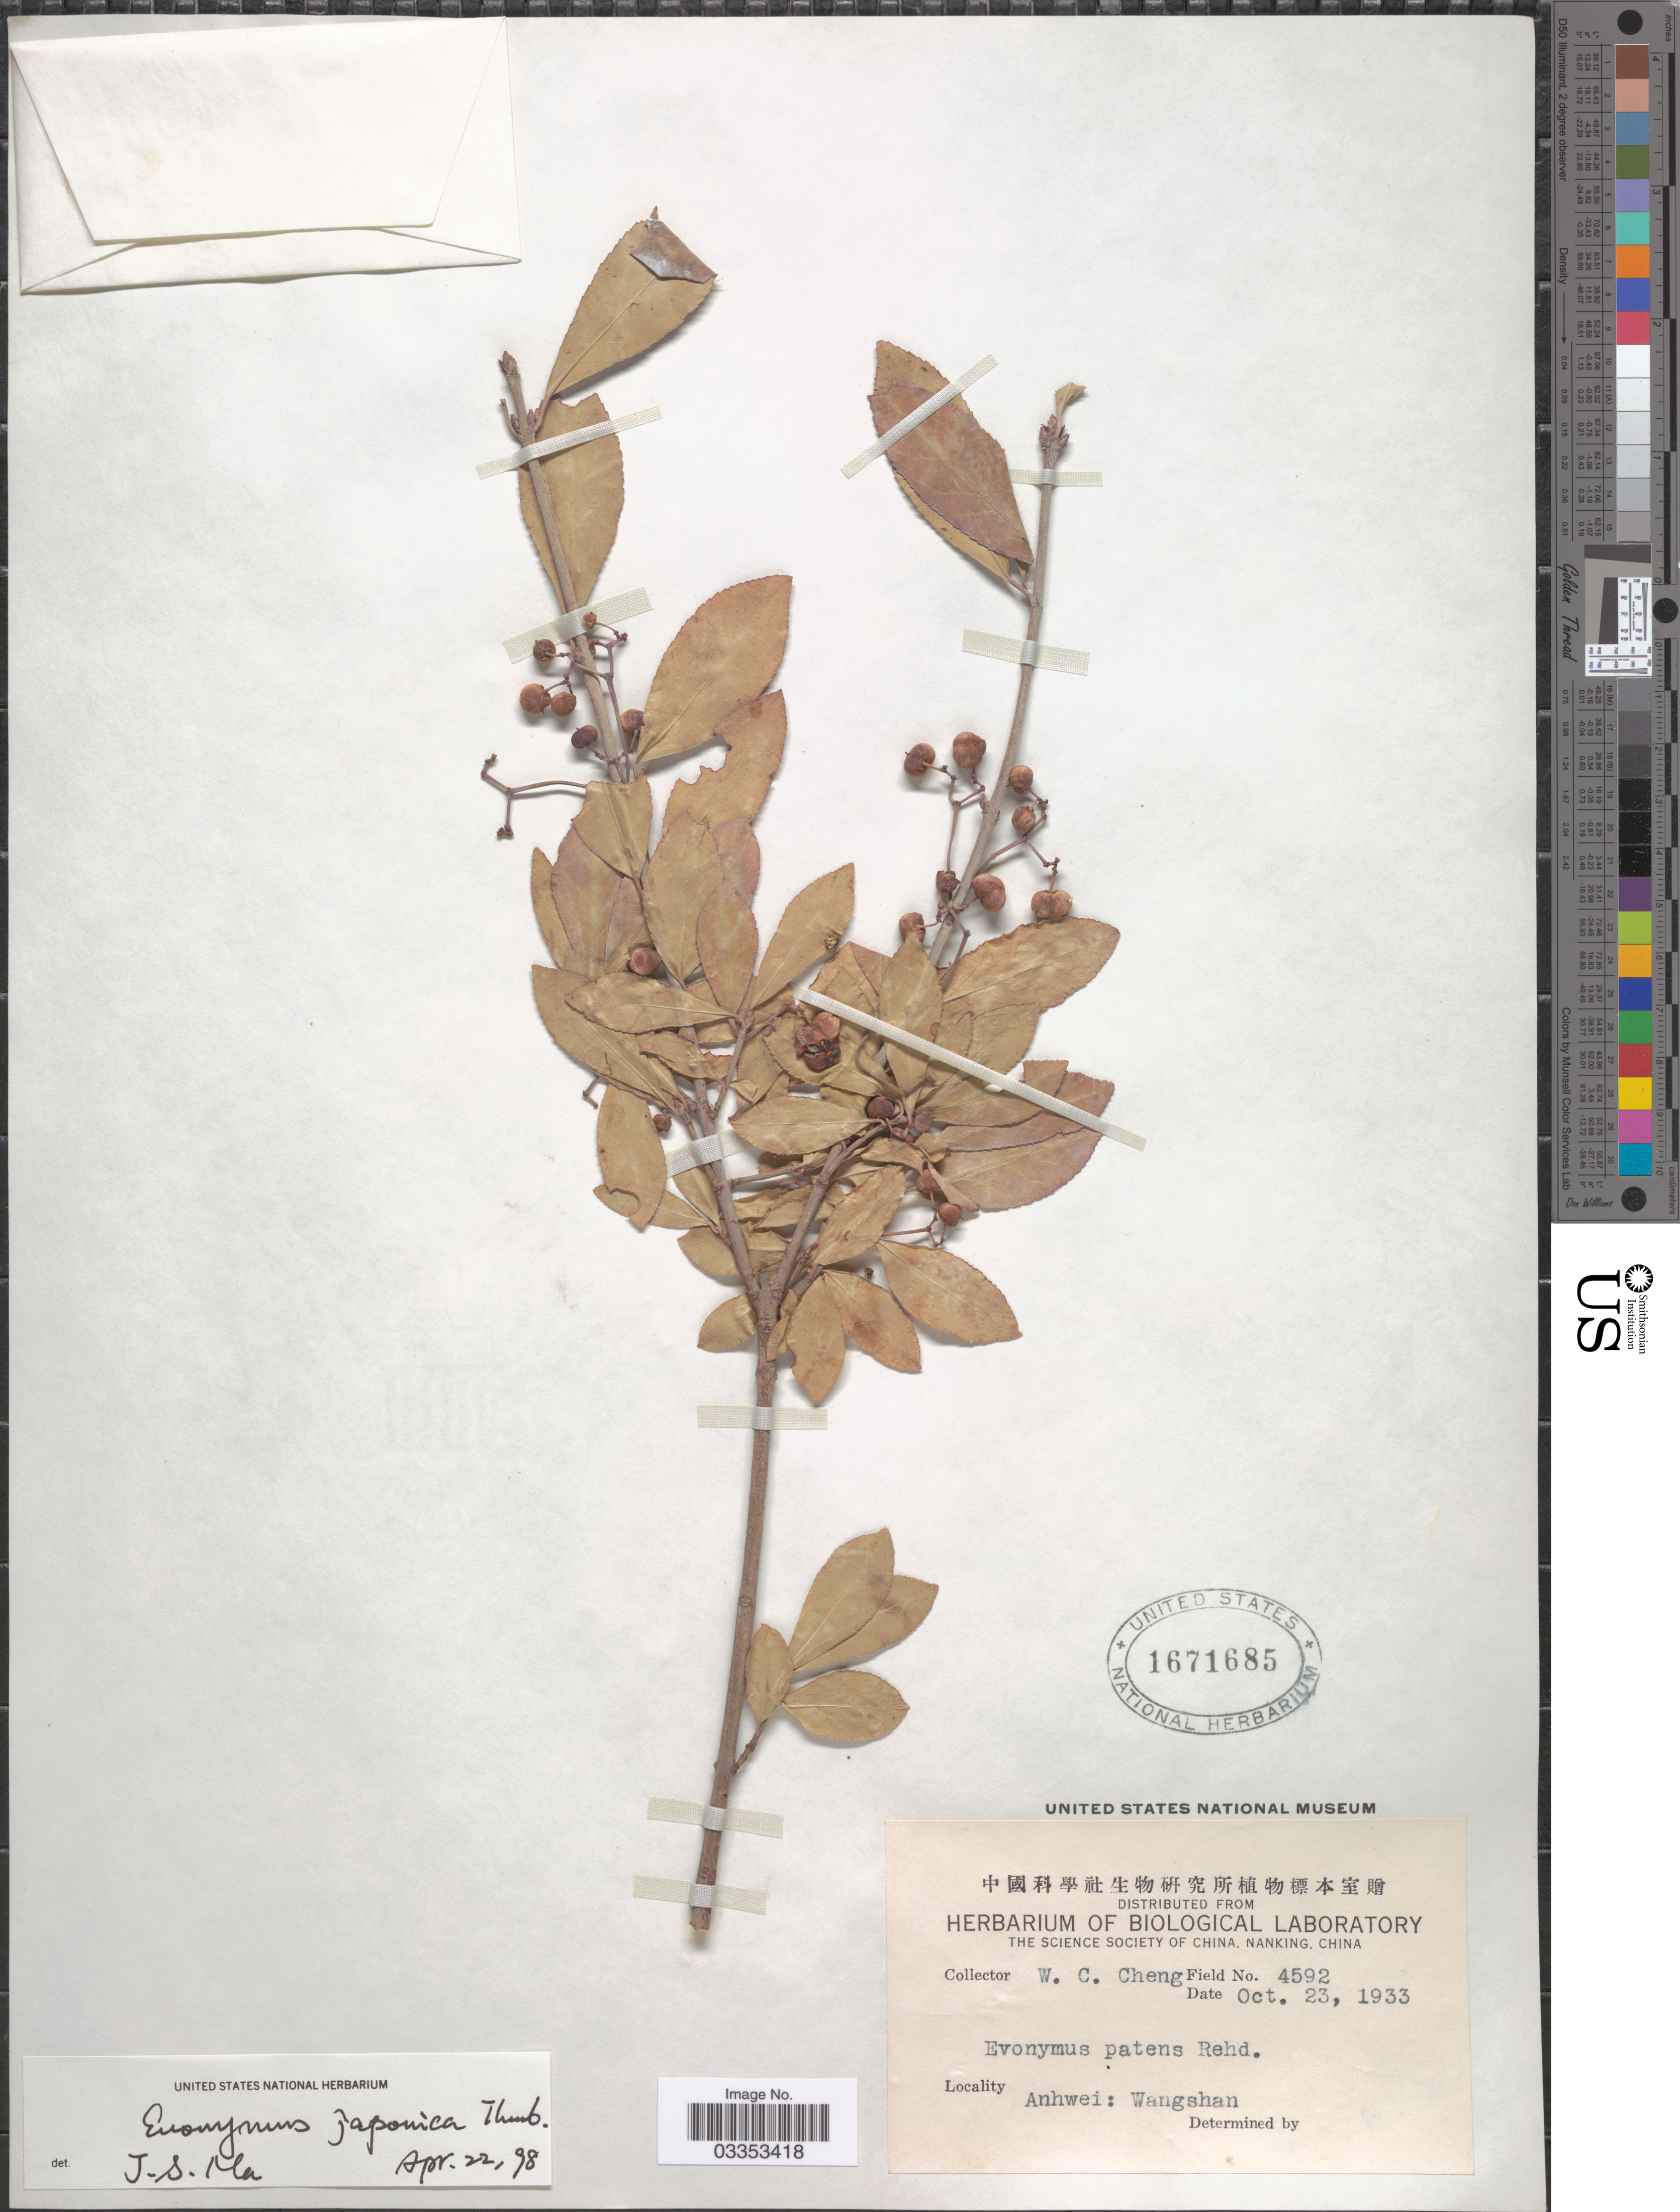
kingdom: Plantae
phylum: Tracheophyta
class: Magnoliopsida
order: Celastrales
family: Celastraceae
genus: Euonymus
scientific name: Euonymus japonicus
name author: Thunb.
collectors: W. C. Cheng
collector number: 4592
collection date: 1933-10-23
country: China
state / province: Anhui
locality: Anhwei: Wangshan.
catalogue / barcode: US 1671685